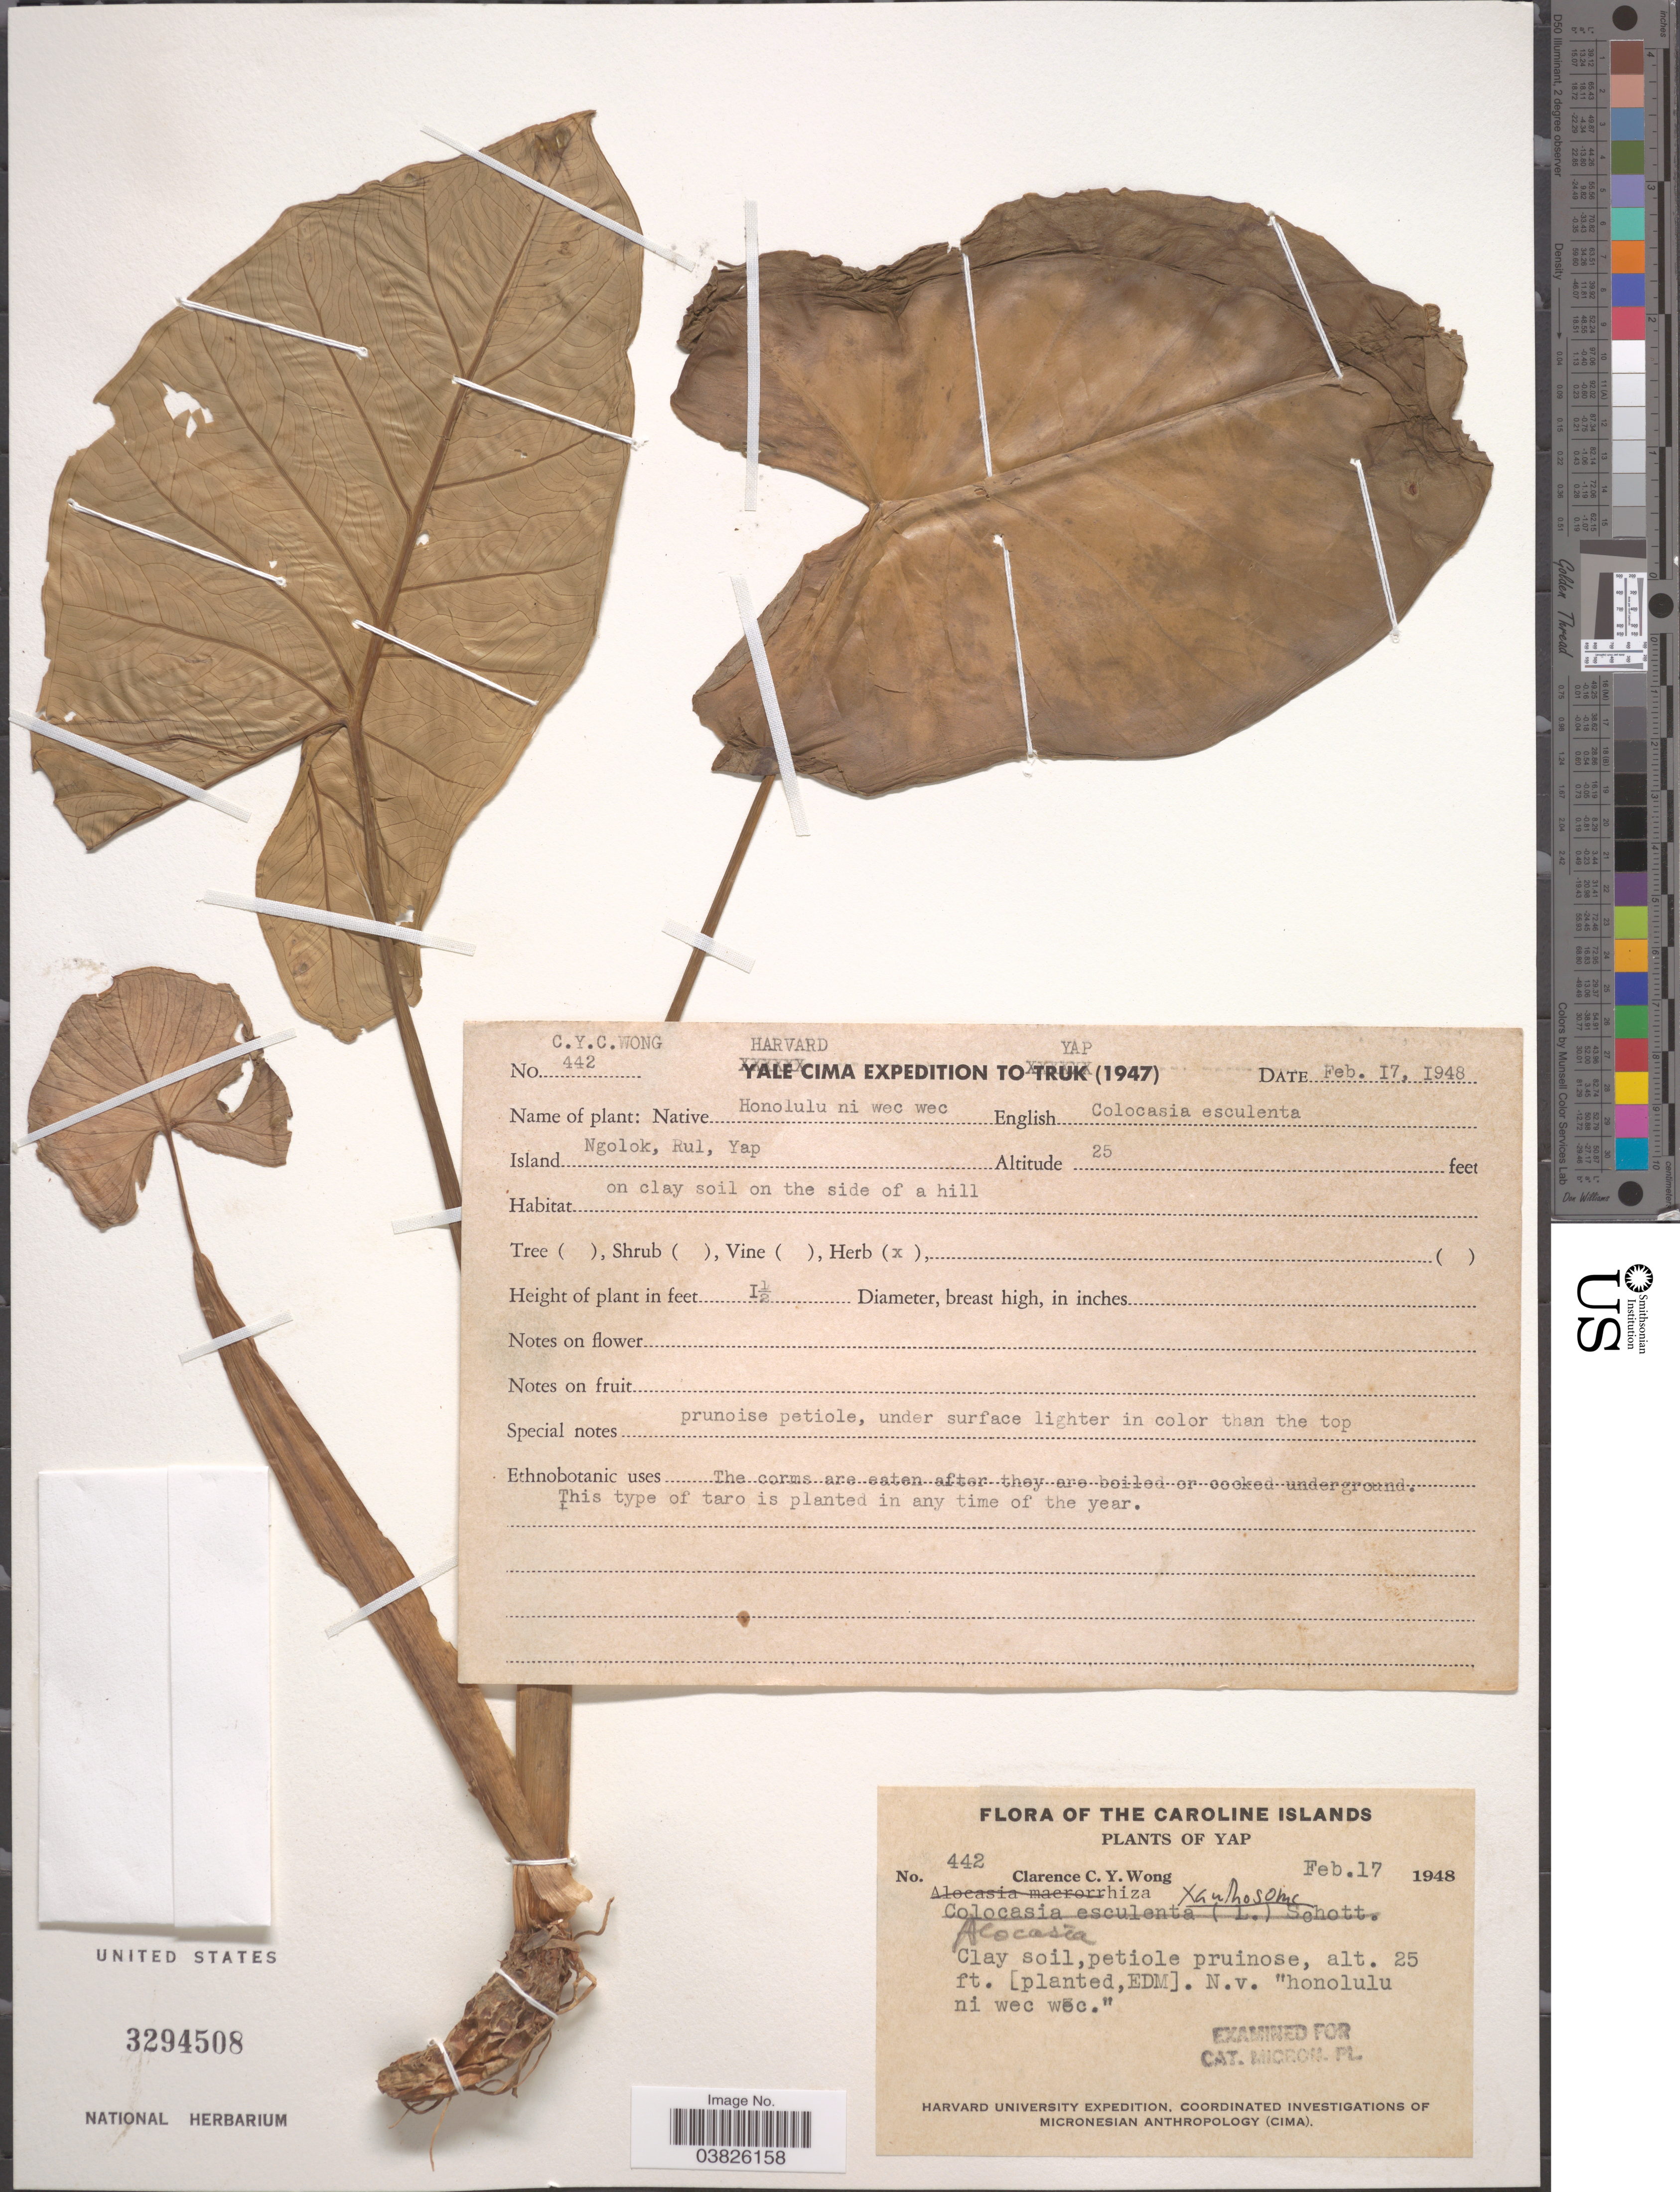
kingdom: Plantae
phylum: Tracheophyta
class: Liliopsida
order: Alismatales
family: Araceae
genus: Xanthosoma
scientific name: Xanthosoma sagittifolium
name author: (L.) Schott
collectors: C. Wong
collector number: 442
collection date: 1948-02-17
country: Micronesia, Federated States of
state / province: Yap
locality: Island Ngolok, Rul. The Caroline Islands.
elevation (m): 8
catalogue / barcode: US 3294508